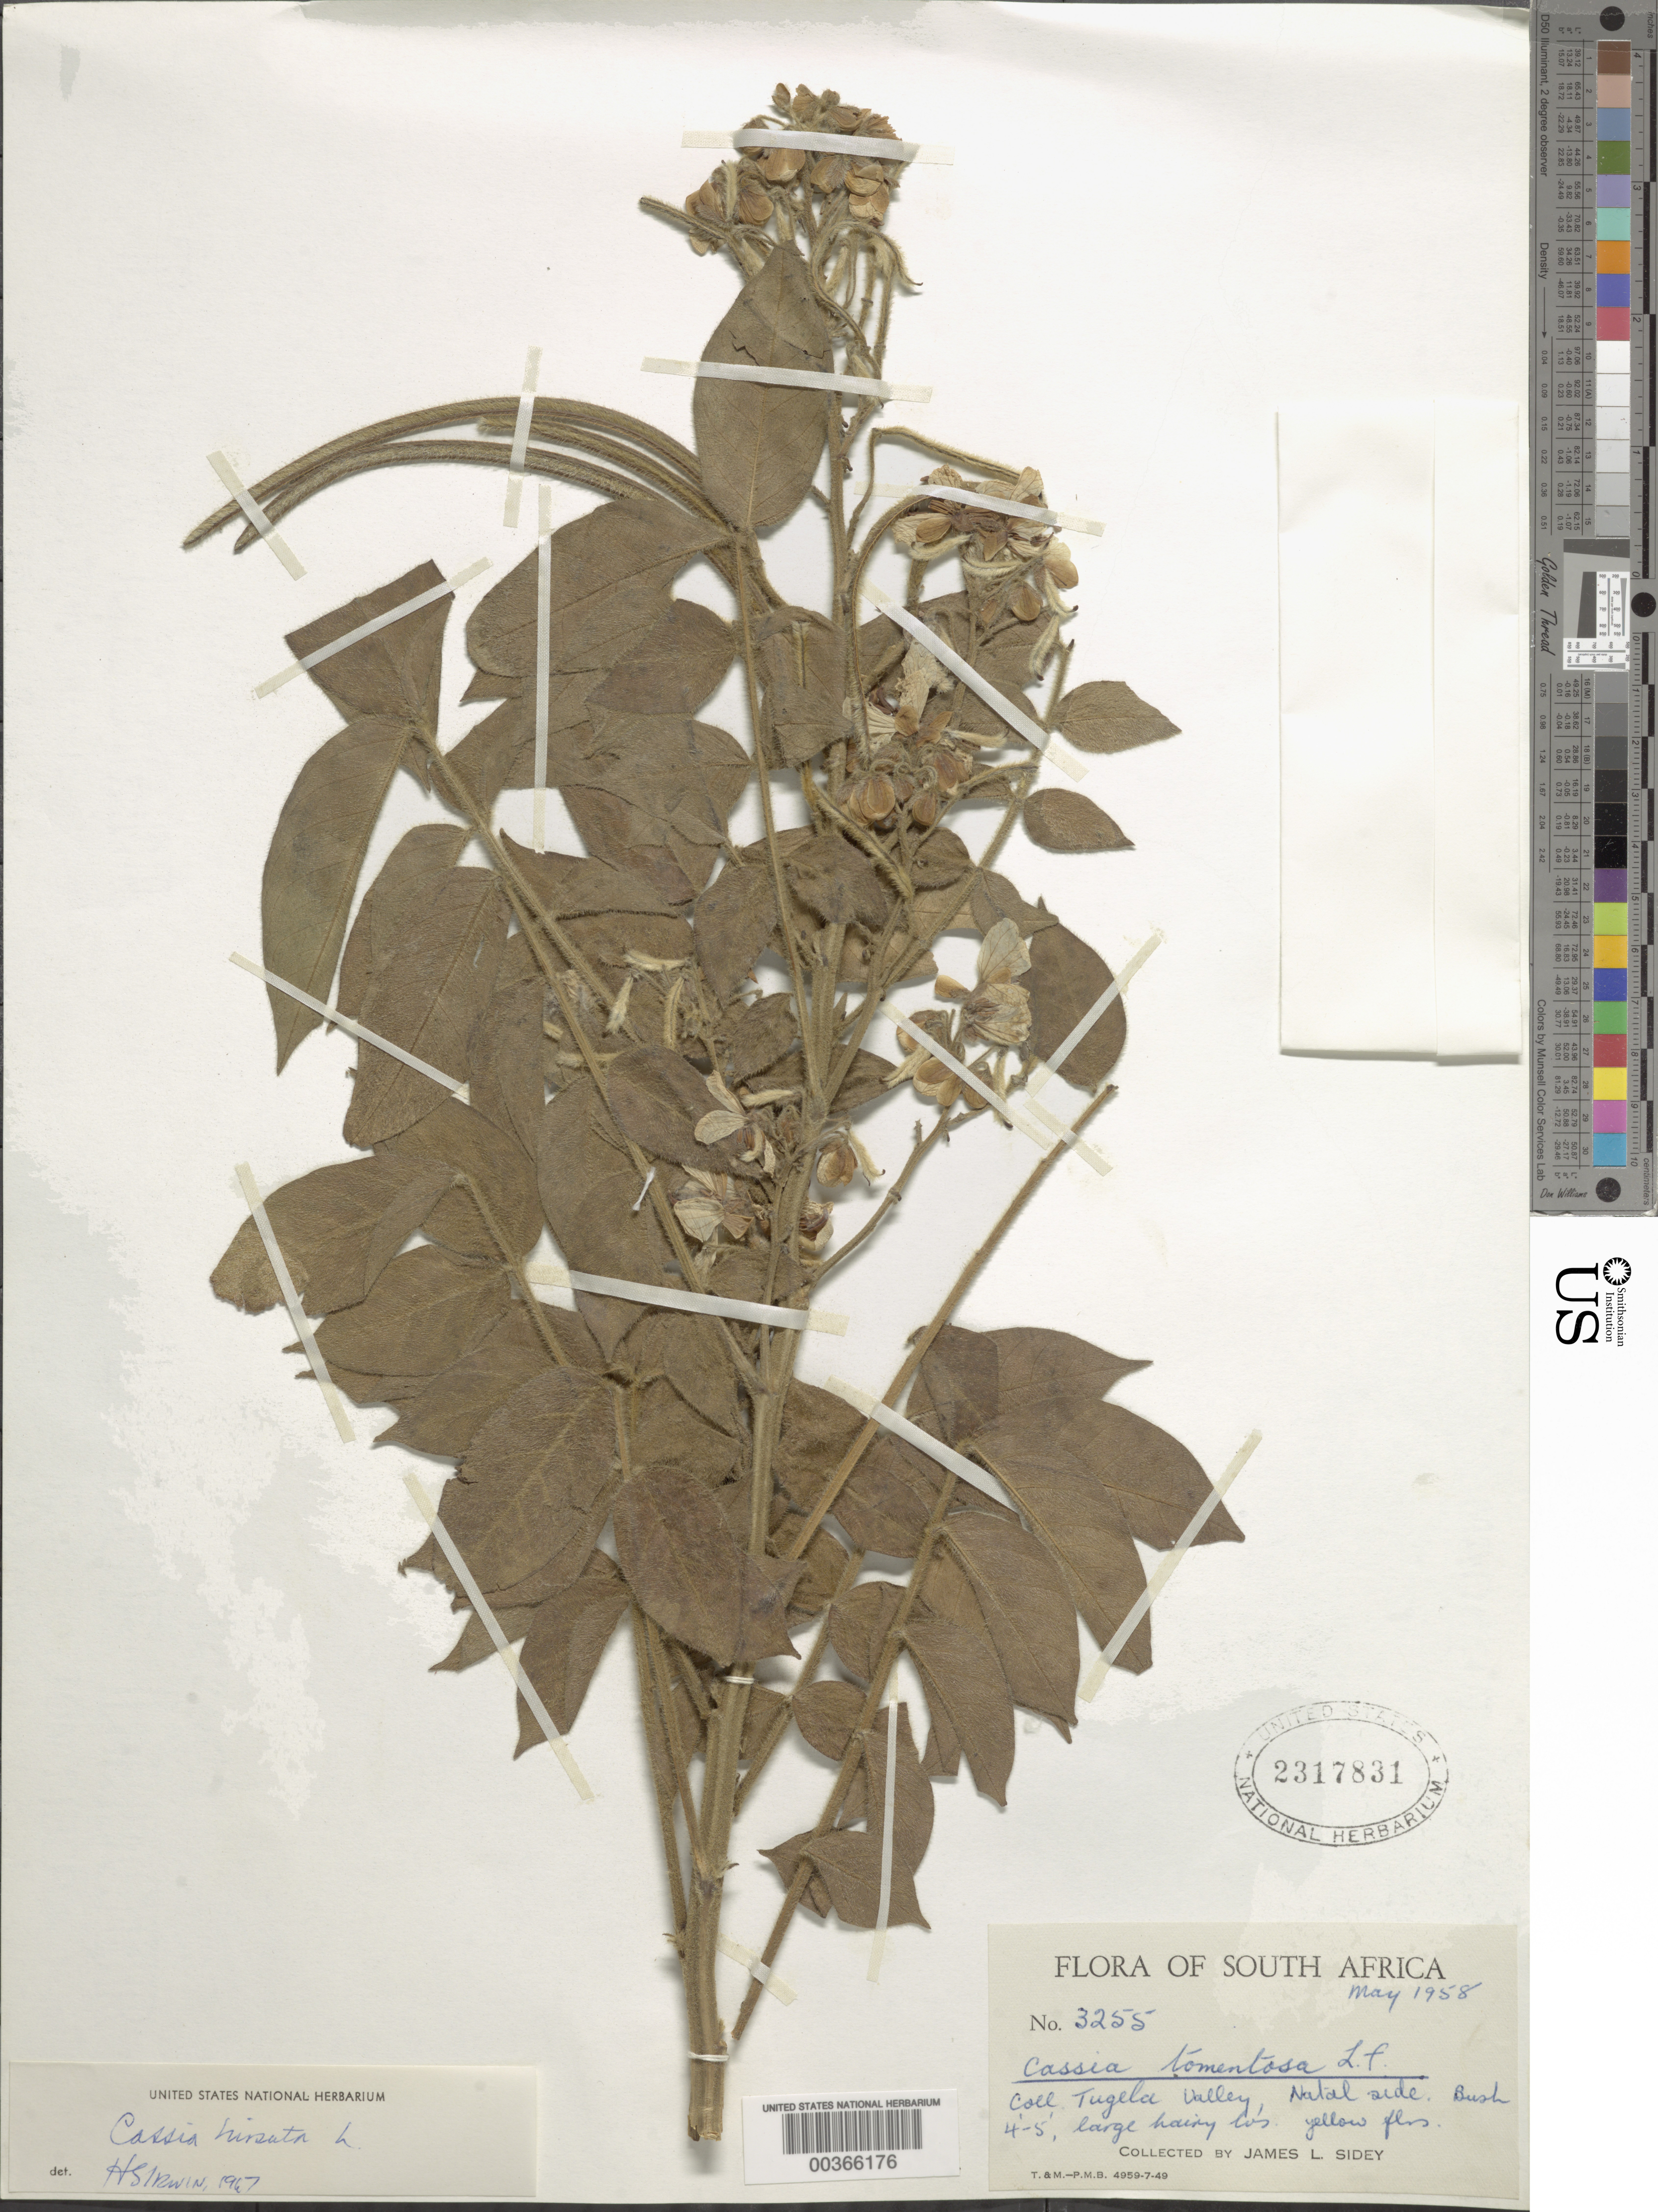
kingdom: Plantae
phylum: Tracheophyta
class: Magnoliopsida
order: Fabales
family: Fabaceae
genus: Senna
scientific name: Senna hirsuta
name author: (L.) H.S. Irwin & Barneby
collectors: J. L. Sidey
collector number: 3255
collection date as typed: May 1958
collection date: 1958-05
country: South Africa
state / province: KwaZulu-Natal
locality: Tugela valley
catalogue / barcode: US 2317831